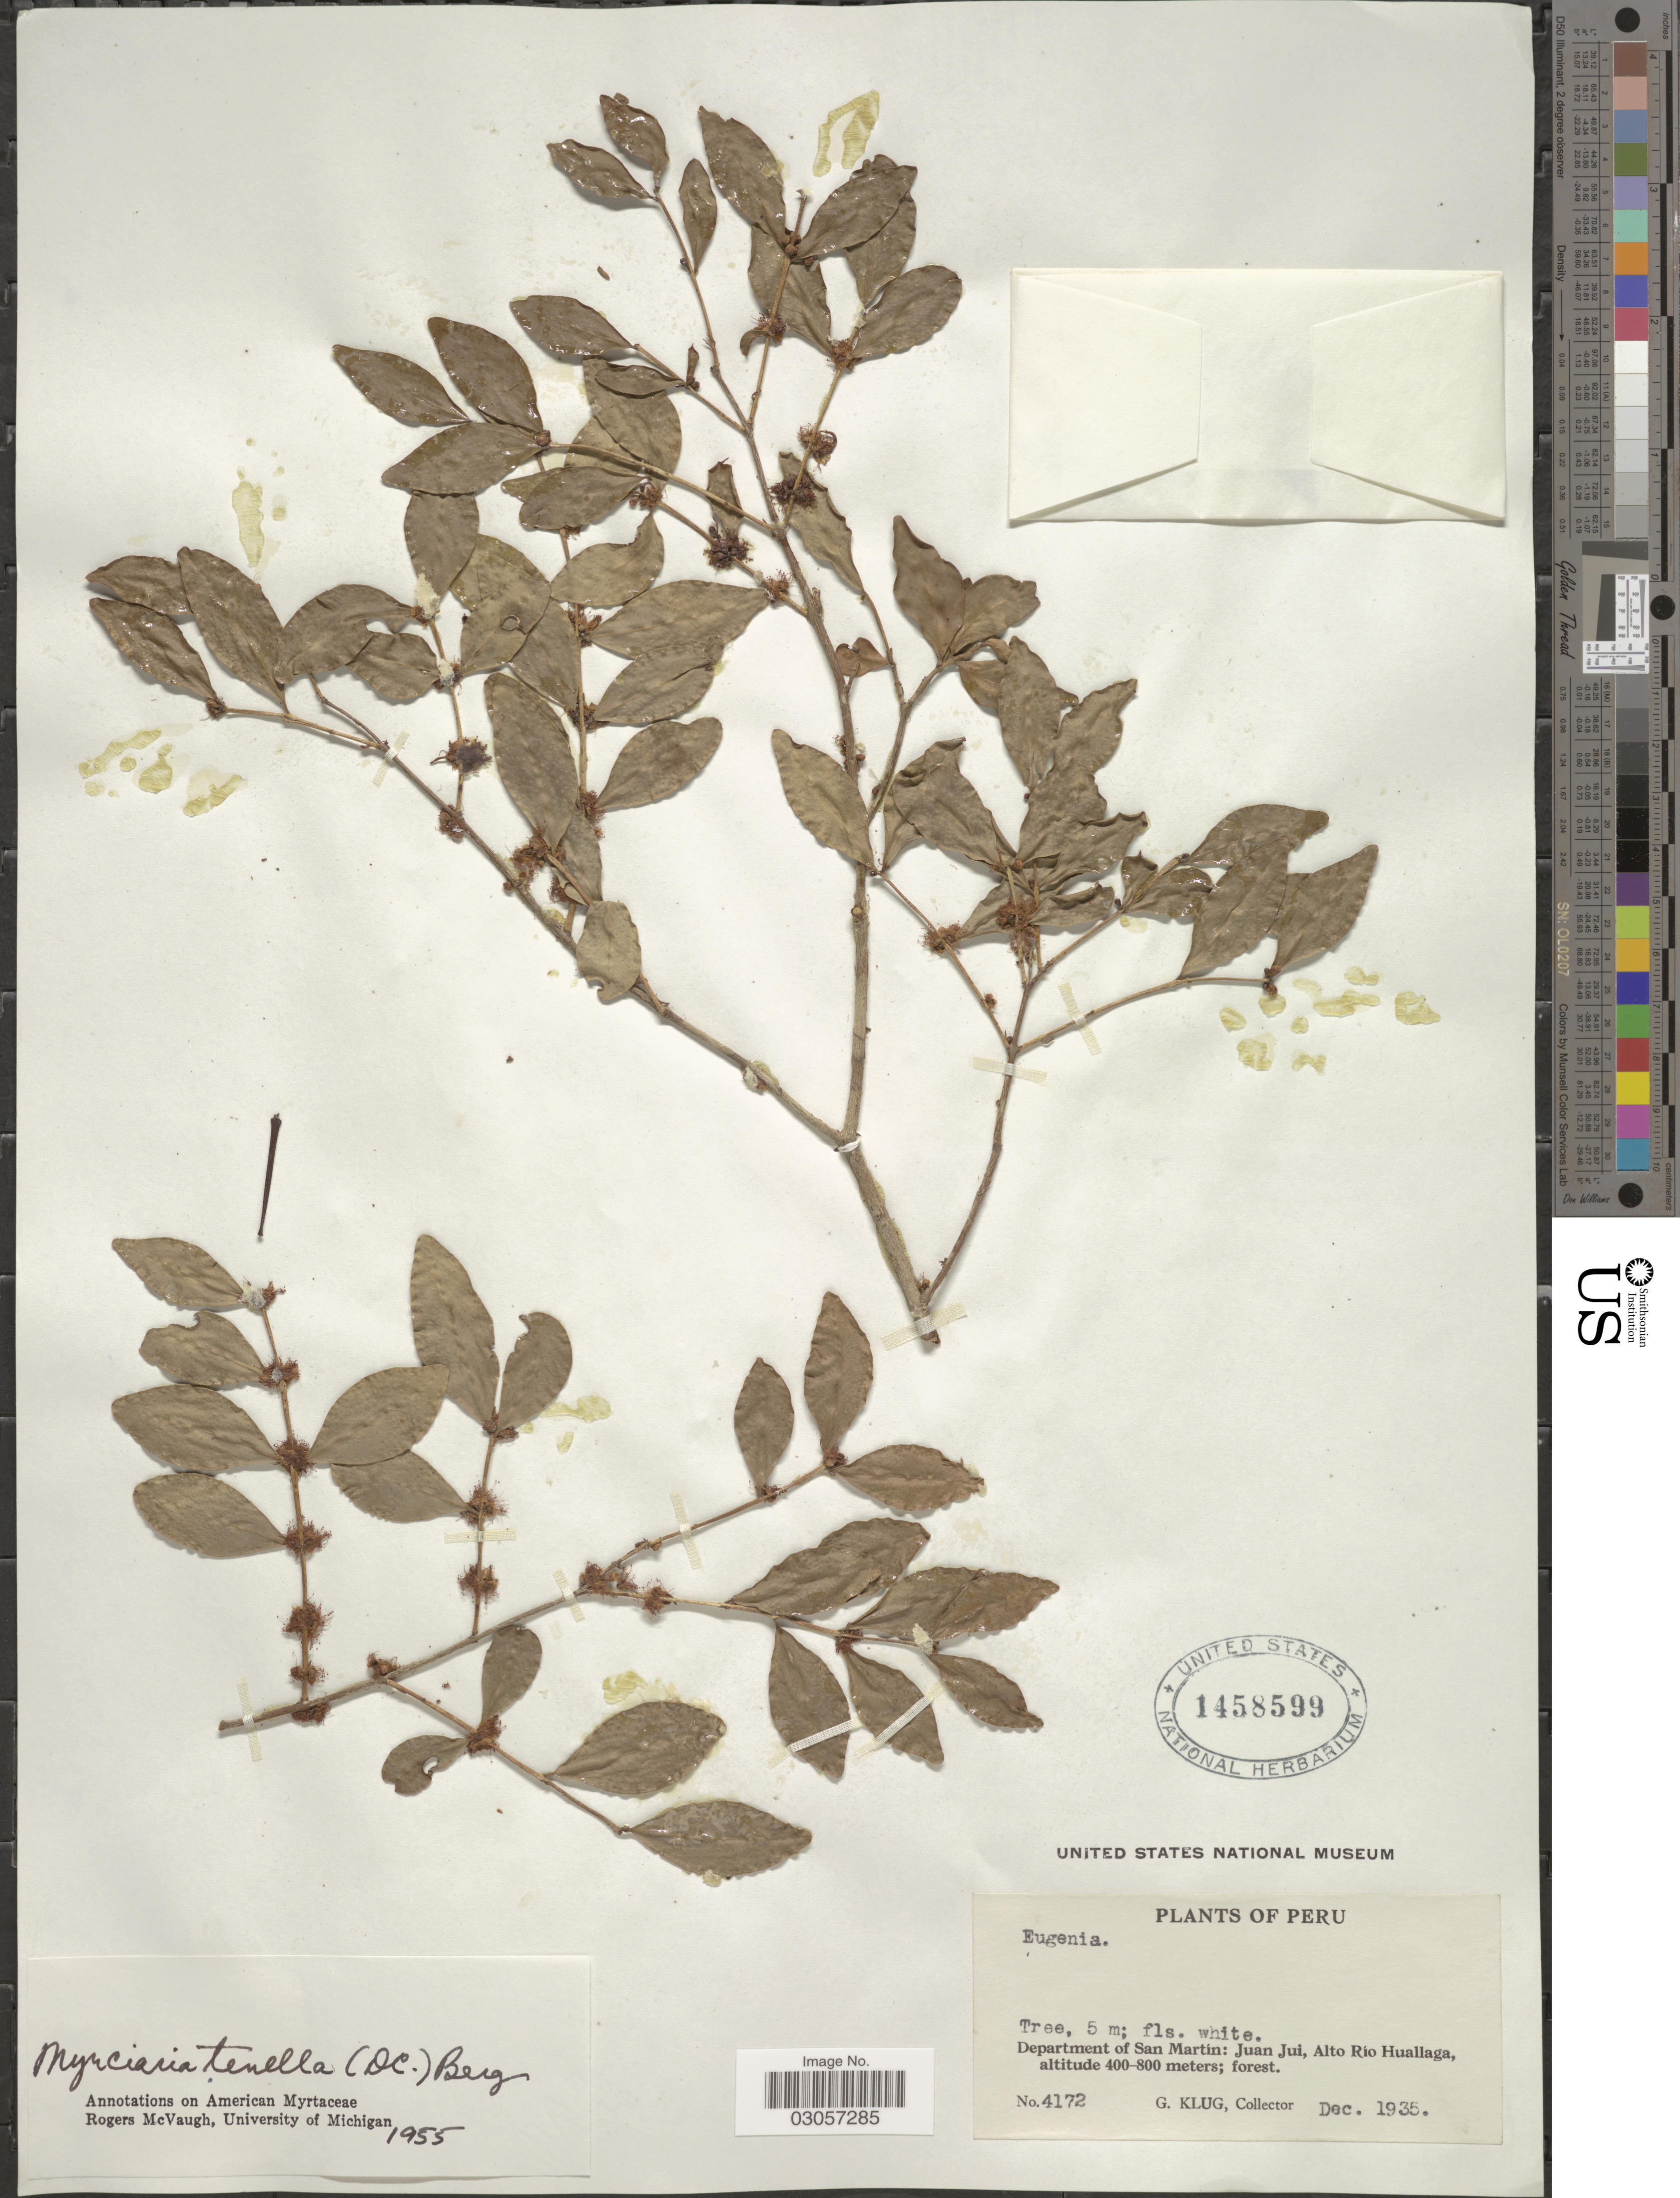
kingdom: Plantae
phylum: Tracheophyta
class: Magnoliopsida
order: Myrtales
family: Myrtaceae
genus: Myrciaria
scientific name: Myrciaria sp.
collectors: G. Klug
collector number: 4172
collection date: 1935-12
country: Peru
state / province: San Martín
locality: Department of San Martin: Juan Jui, Alto Rio Huallaga.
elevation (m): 400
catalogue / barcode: US 1458599